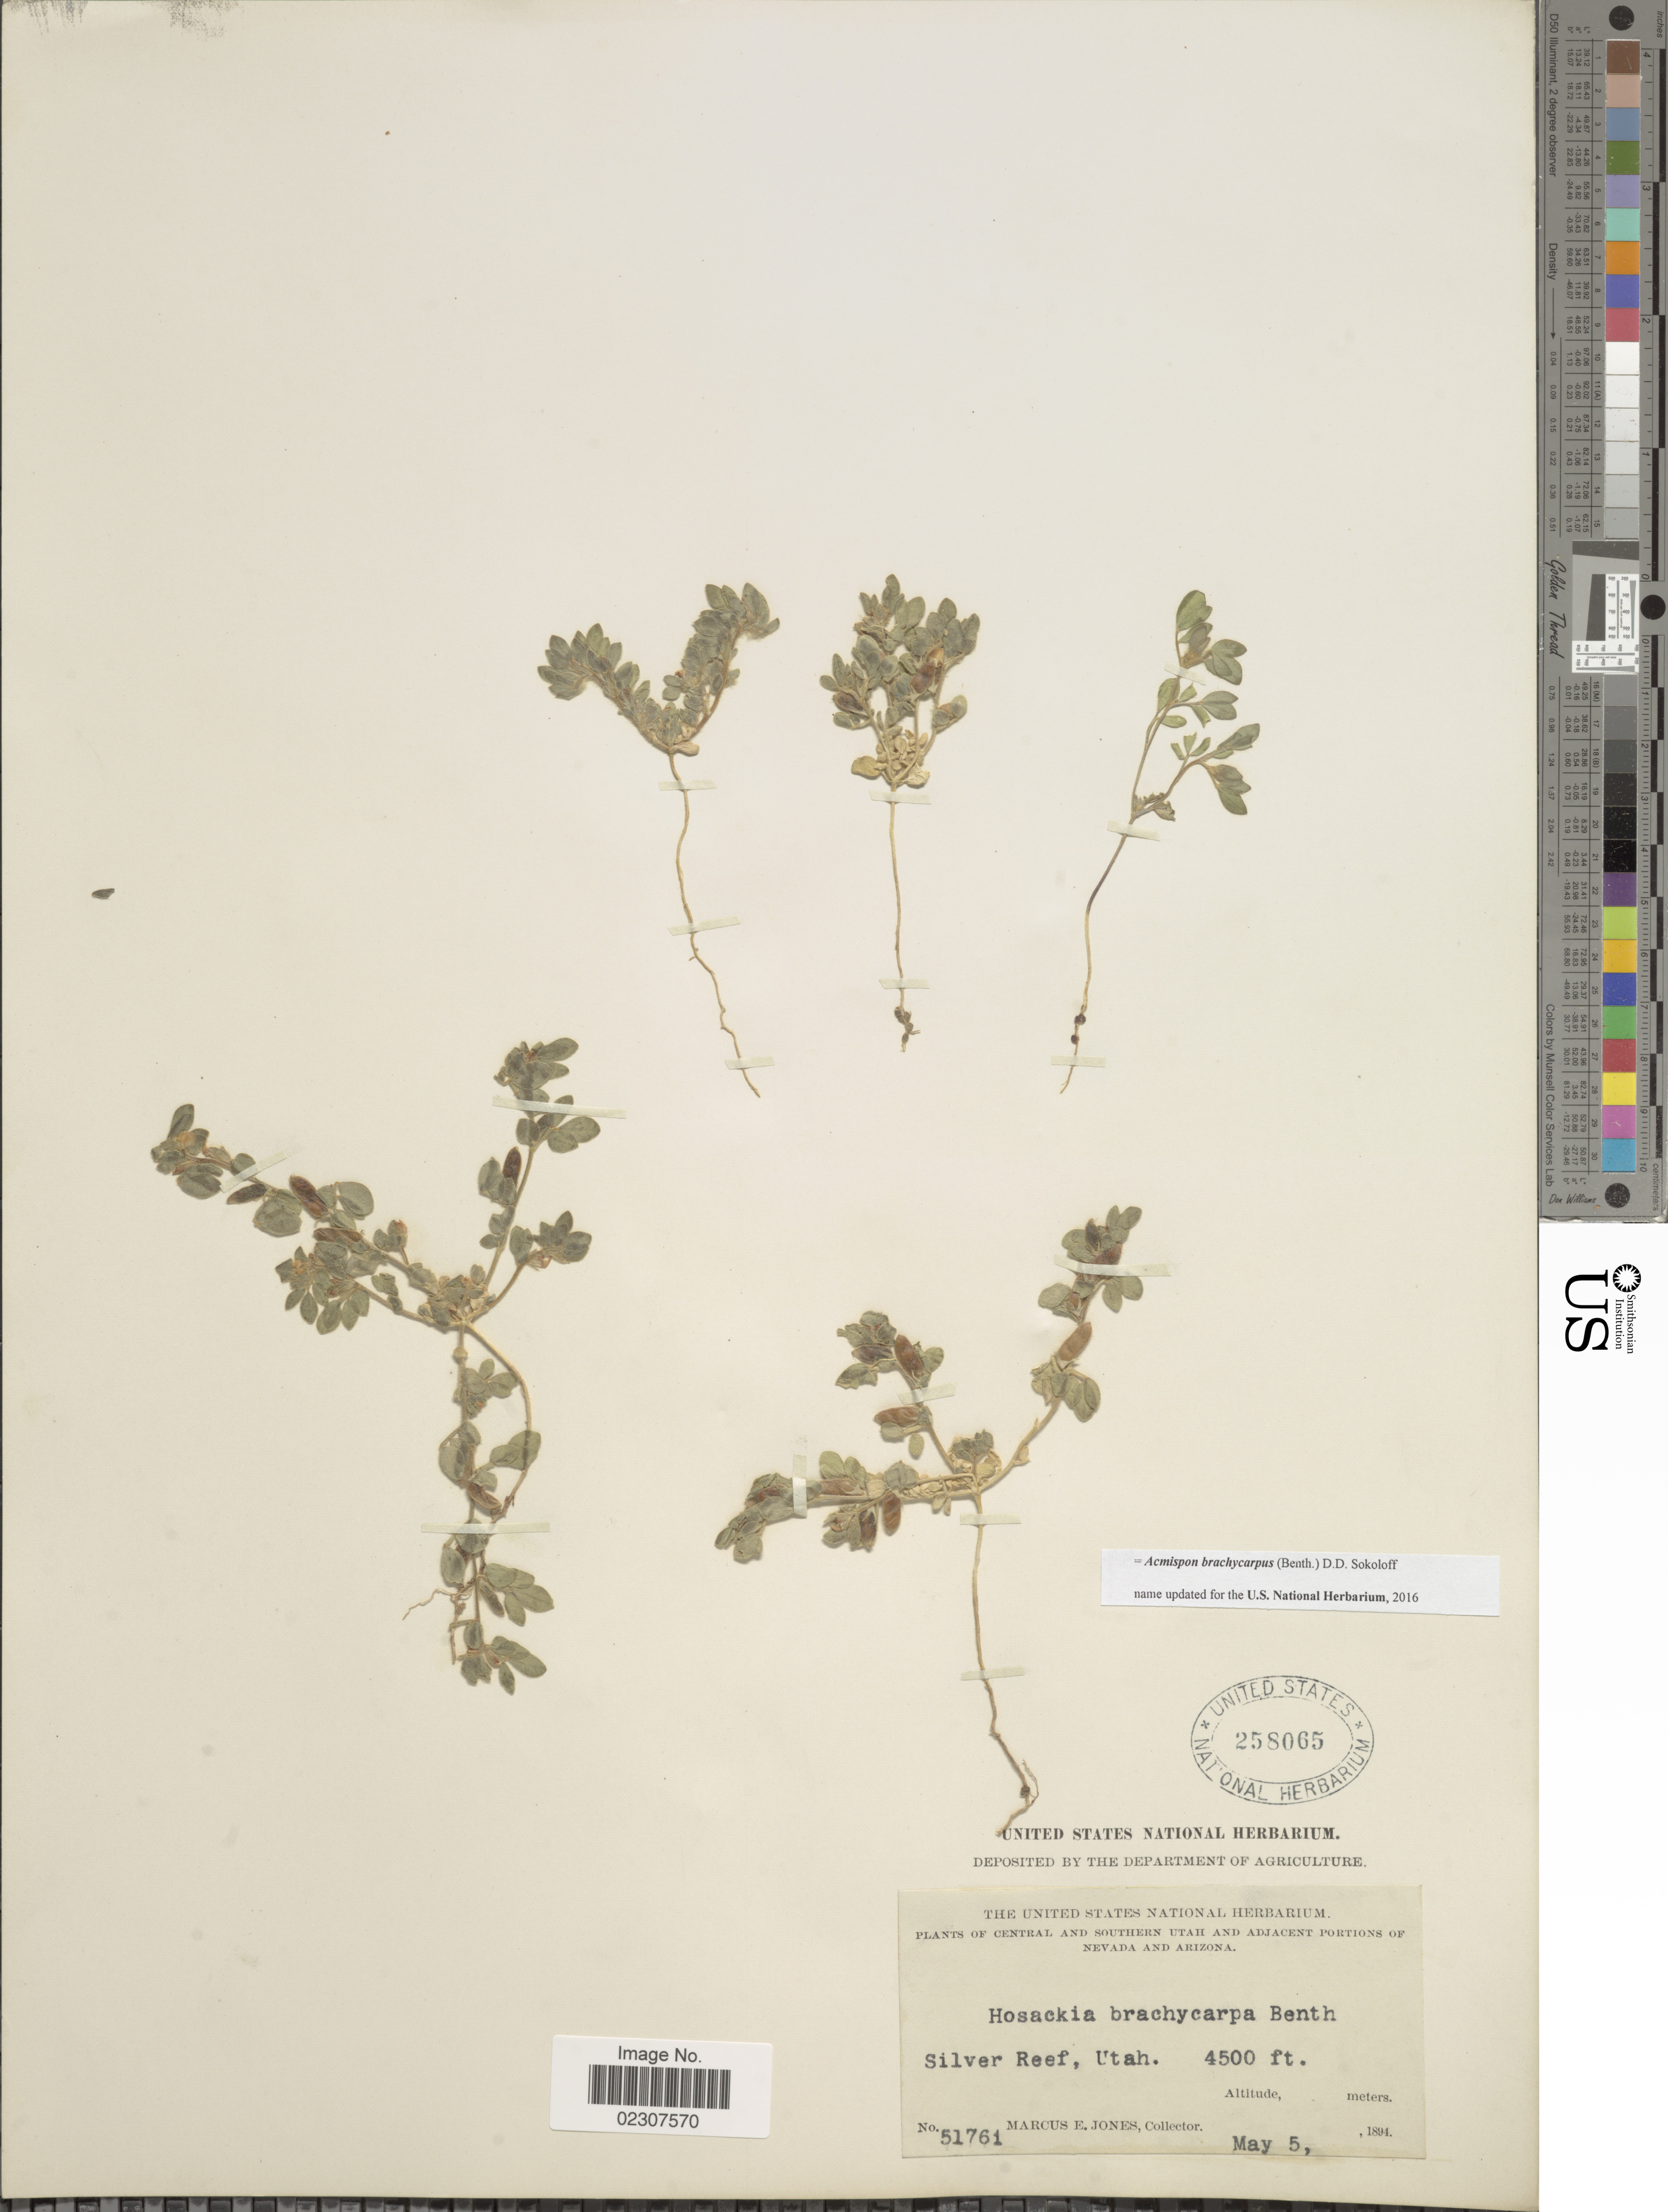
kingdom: Plantae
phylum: Tracheophyta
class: Magnoliopsida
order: Fabales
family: Fabaceae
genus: Acmispon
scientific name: Acmispon brachycarpus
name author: (Benth.) D.D. Sokoloff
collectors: M. E. Jones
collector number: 51761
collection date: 1894-05-05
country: United States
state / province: Utah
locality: Central and Southern Utah and Adjacent Portions of Nevada and Arizona, Silver Reef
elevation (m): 1372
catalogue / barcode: US 258065